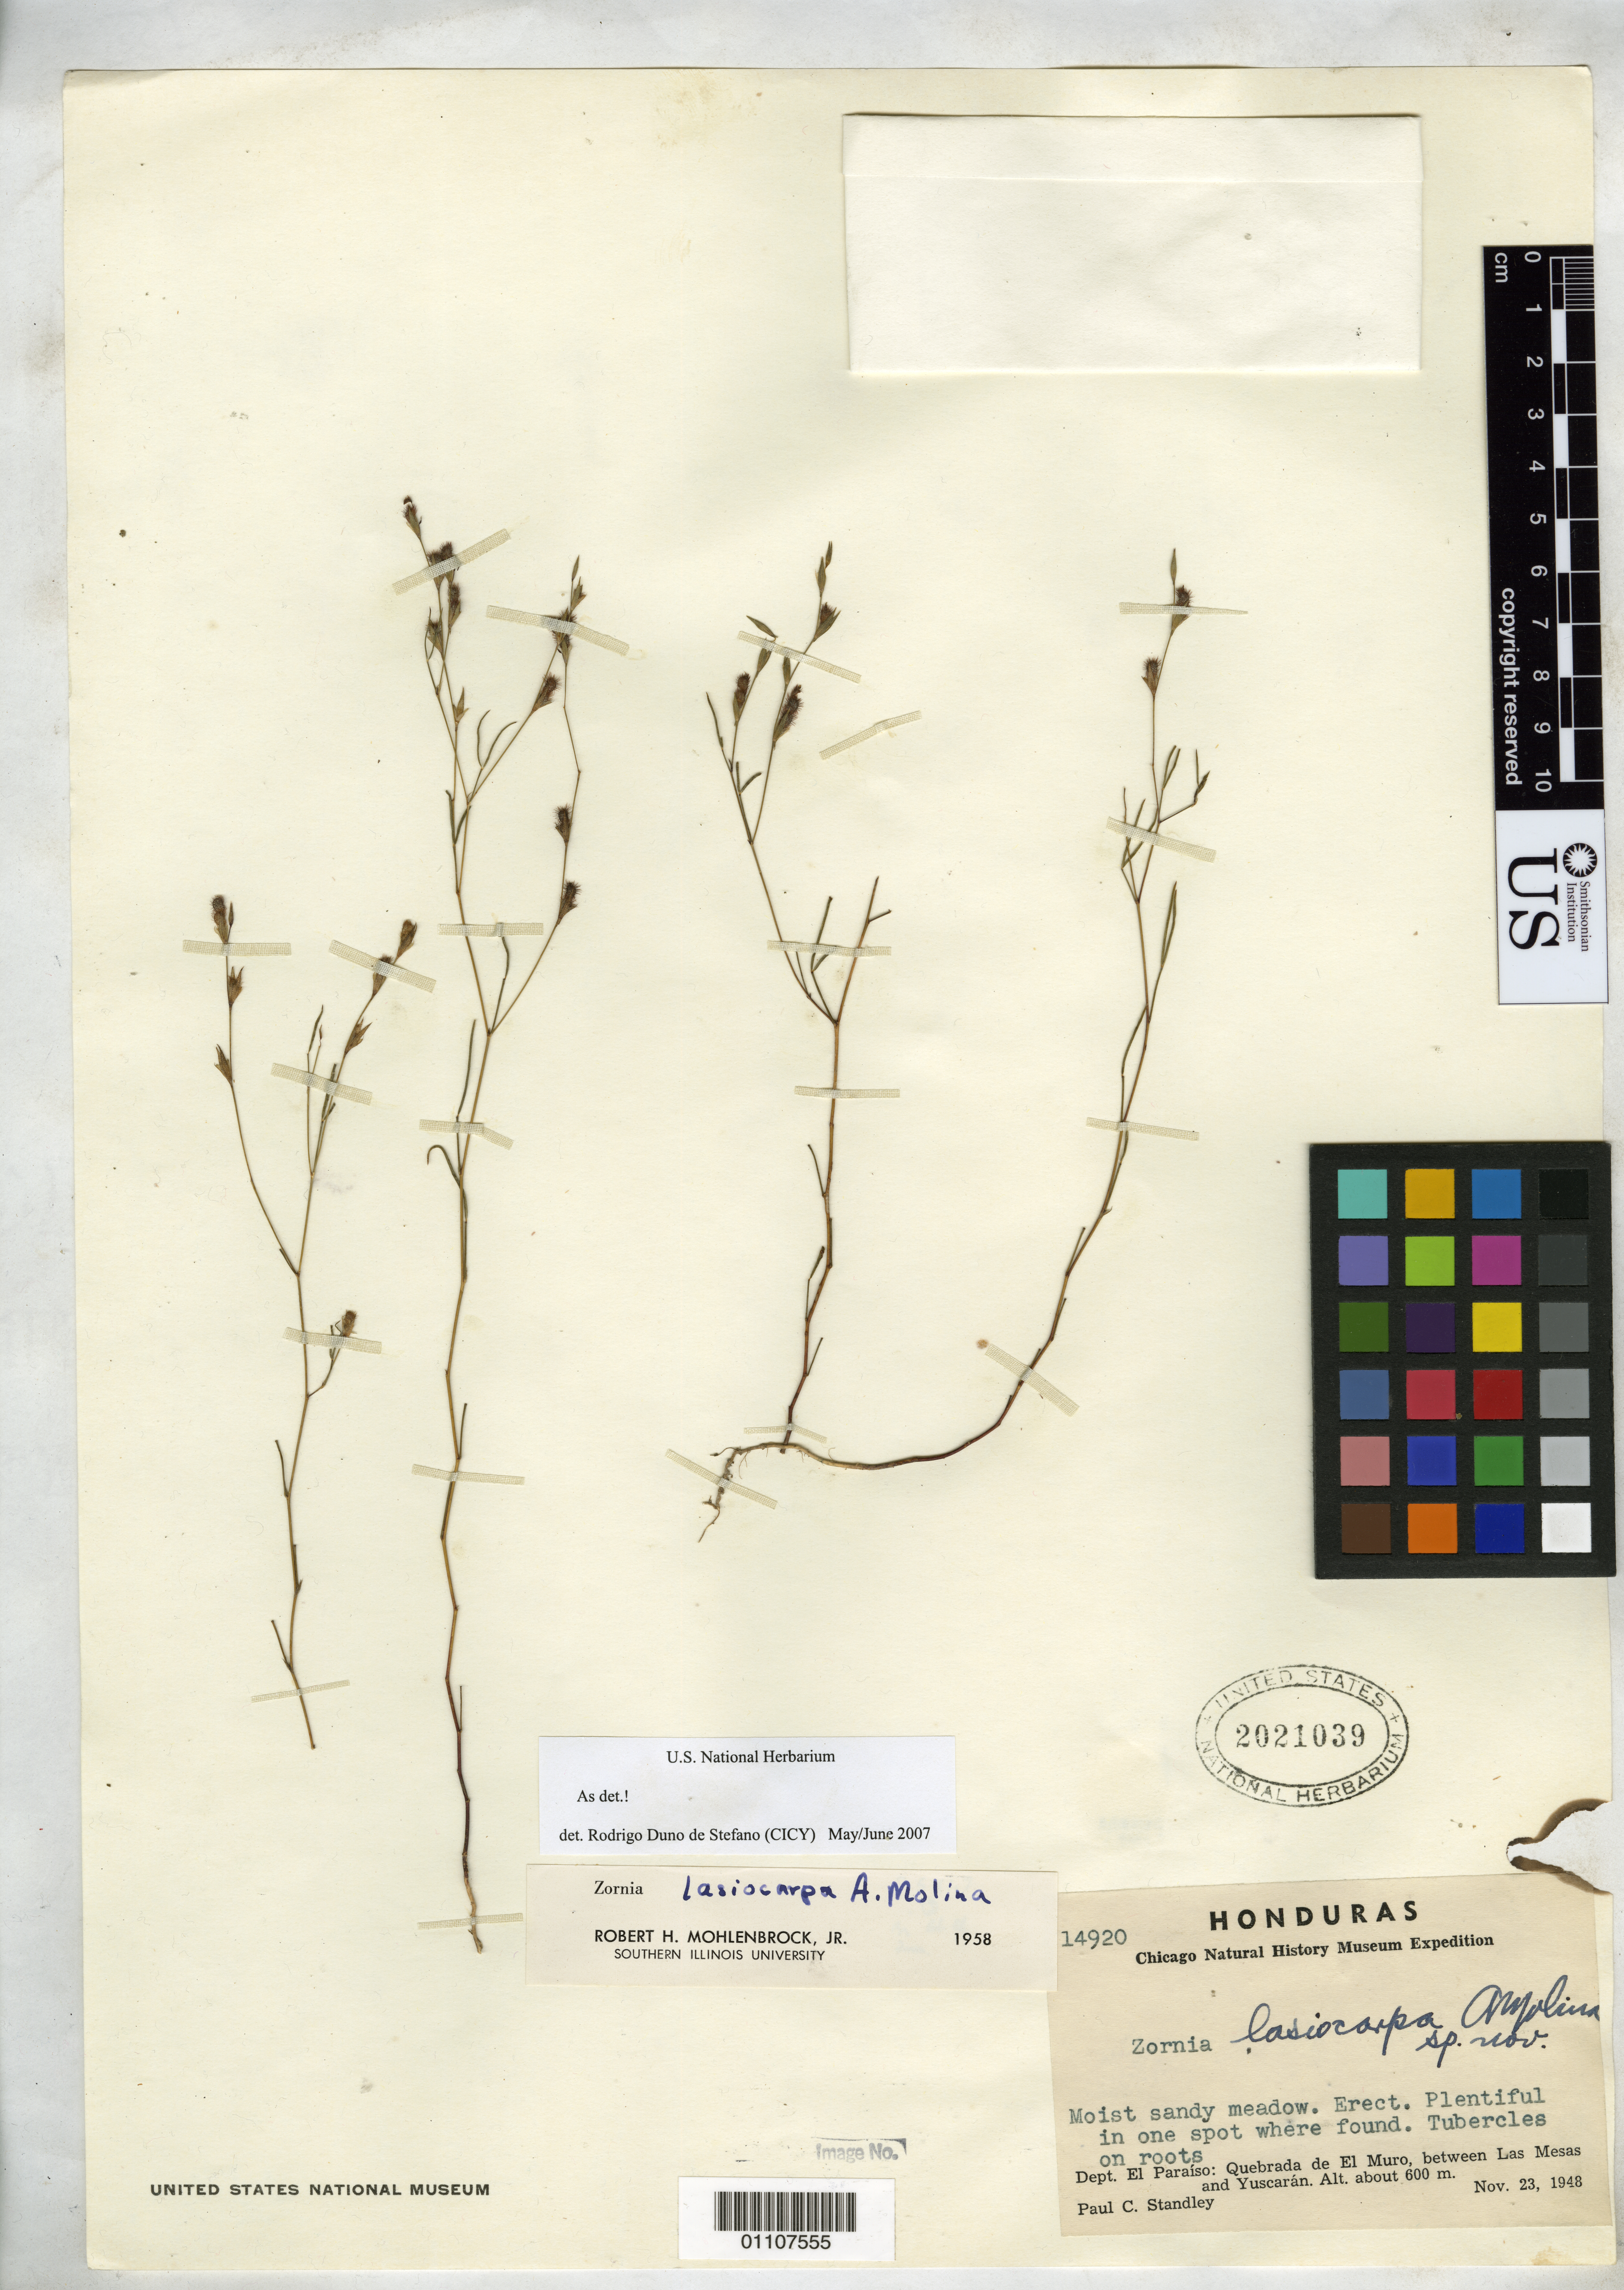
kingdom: Plantae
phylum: Tracheophyta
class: Magnoliopsida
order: Fabales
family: Fabaceae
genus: Zornia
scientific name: Zornia lasiocarpa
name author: Ant. Molina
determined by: Mohlenbrock, Robert H., Jr.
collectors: P. C. Standley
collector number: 14920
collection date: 1948-11-23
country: Honduras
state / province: El Paraíso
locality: Quebrada de El Muro, between Las Mesas and Yuscaran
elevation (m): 600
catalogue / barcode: US 2021039